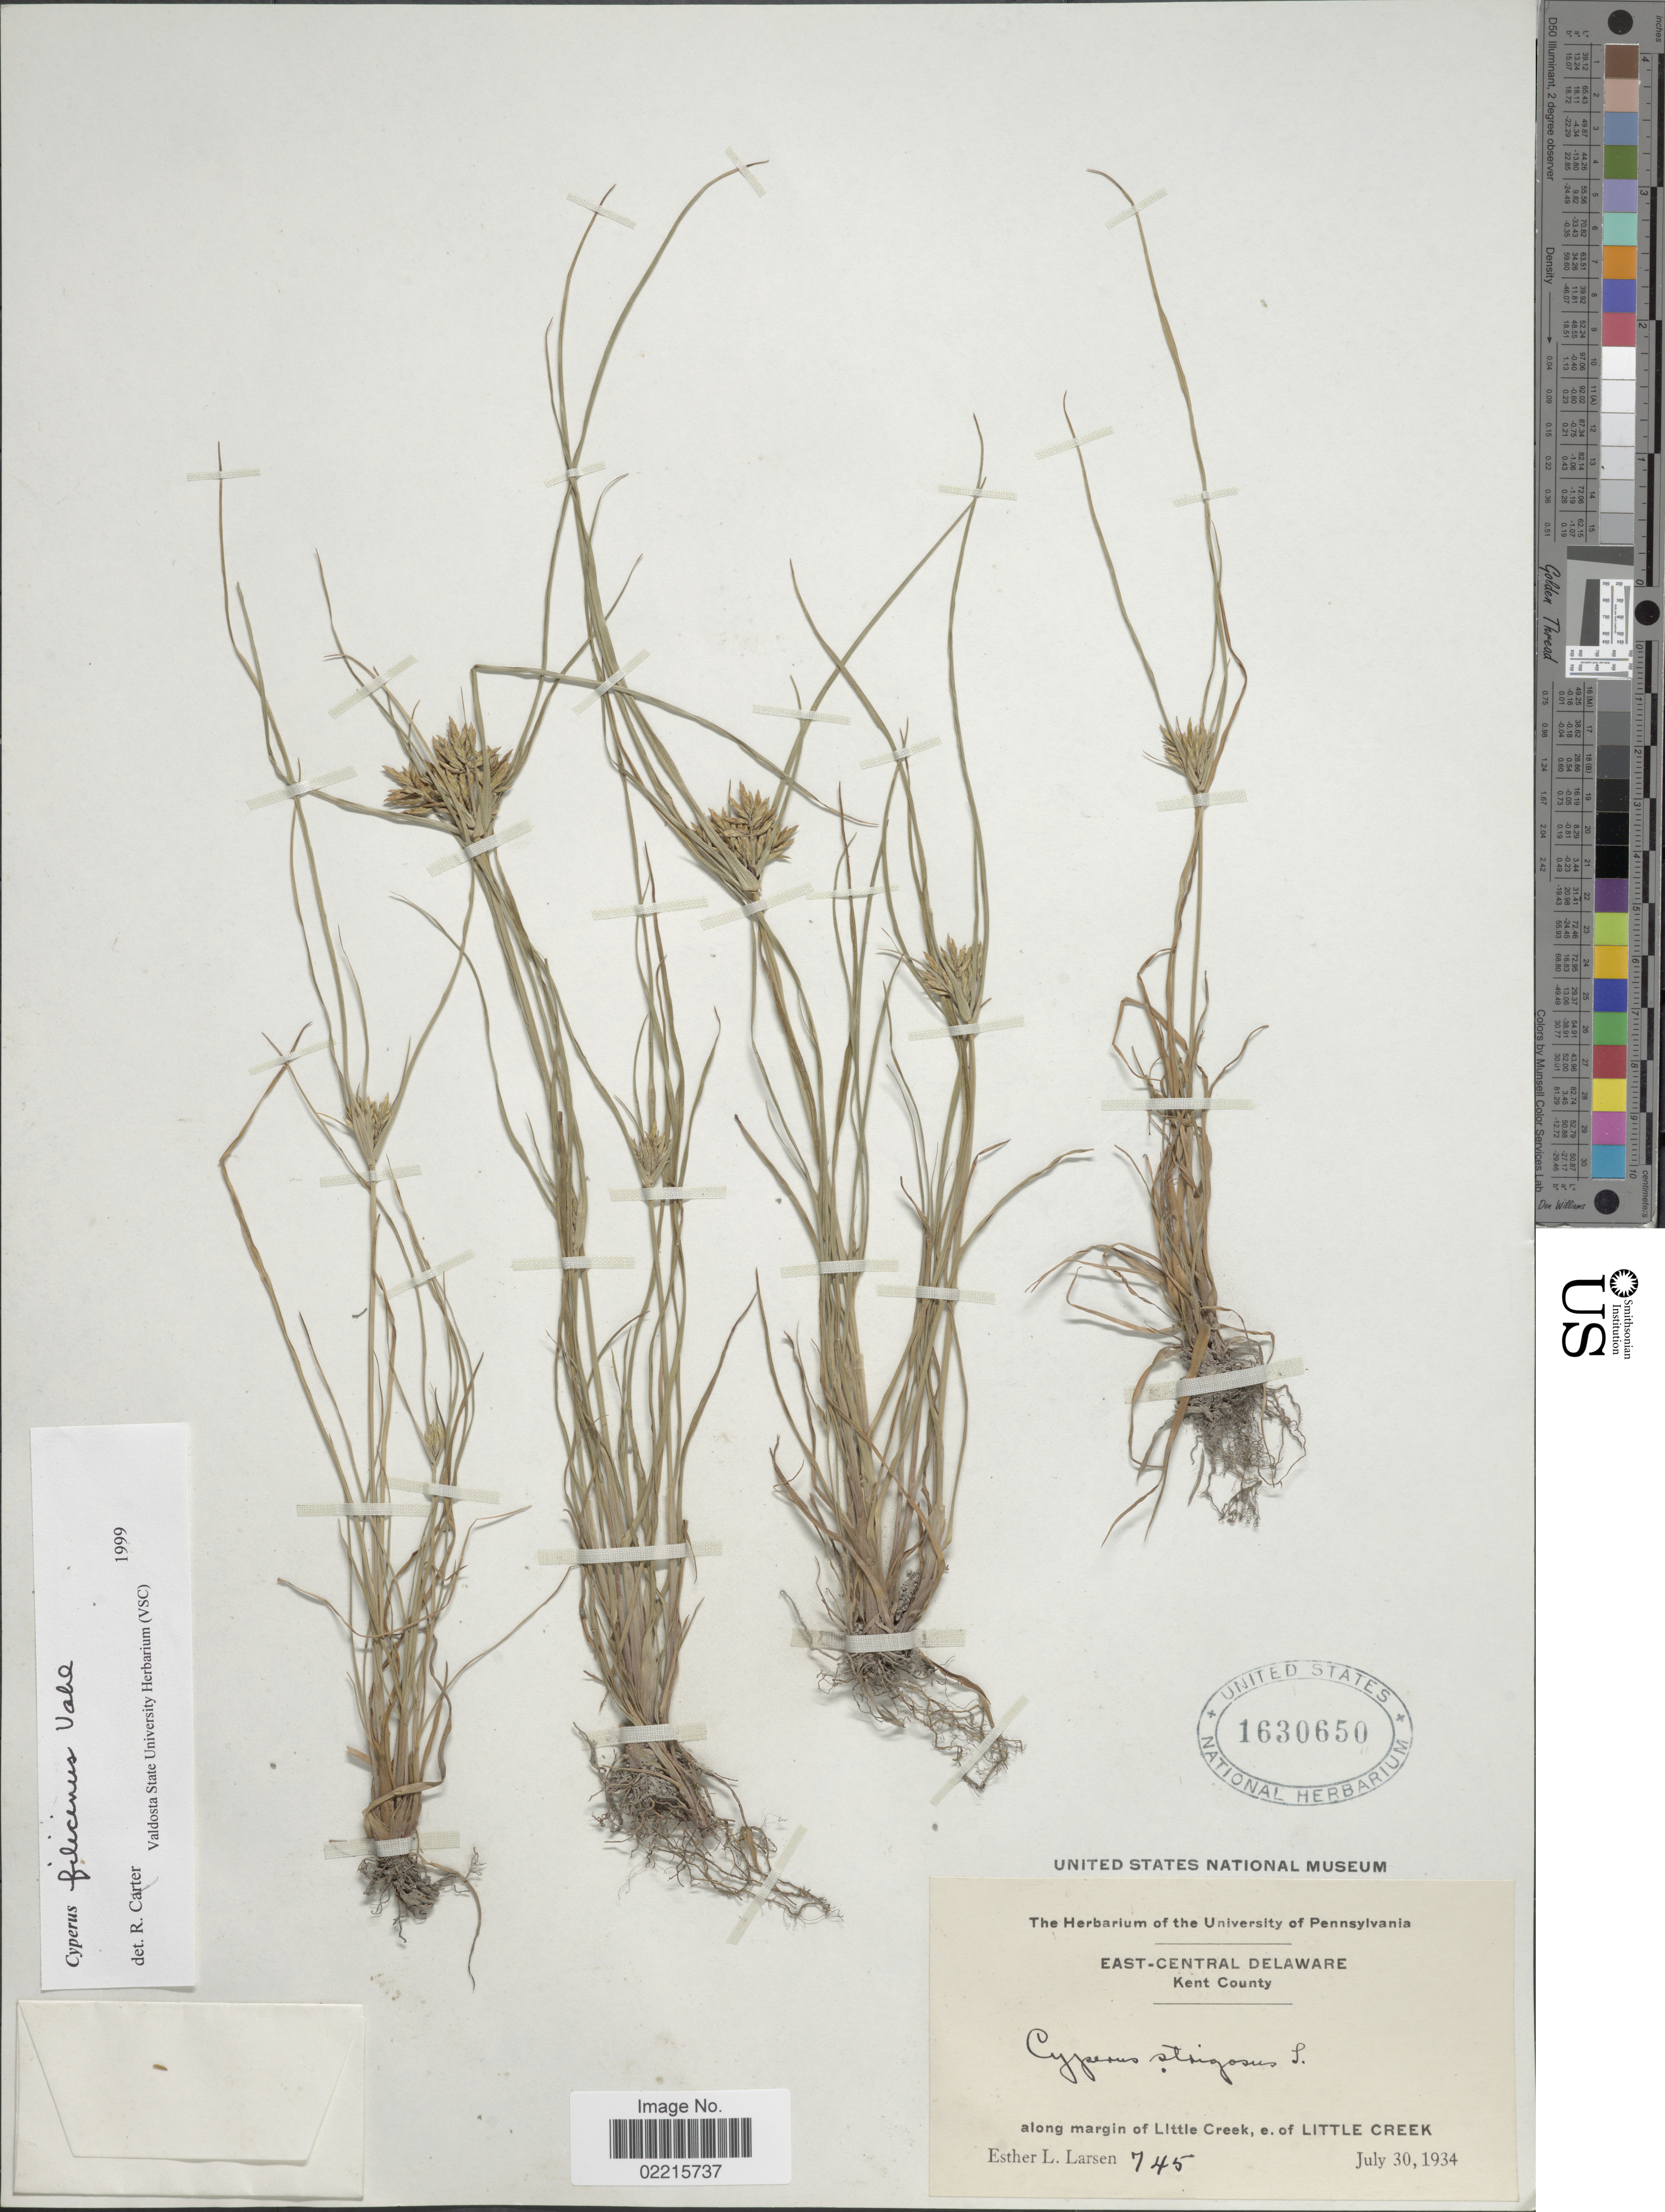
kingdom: Plantae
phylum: Tracheophyta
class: Liliopsida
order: Poales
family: Cyperaceae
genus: Cyperus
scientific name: Cyperus filicinus Vahl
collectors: E. Larsen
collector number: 745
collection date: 1934-07-30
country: United States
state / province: Delaware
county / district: Kent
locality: East-Central Delaware Kent County, Along margin of Little Creek, e. of Little Creek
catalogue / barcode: US 1630650